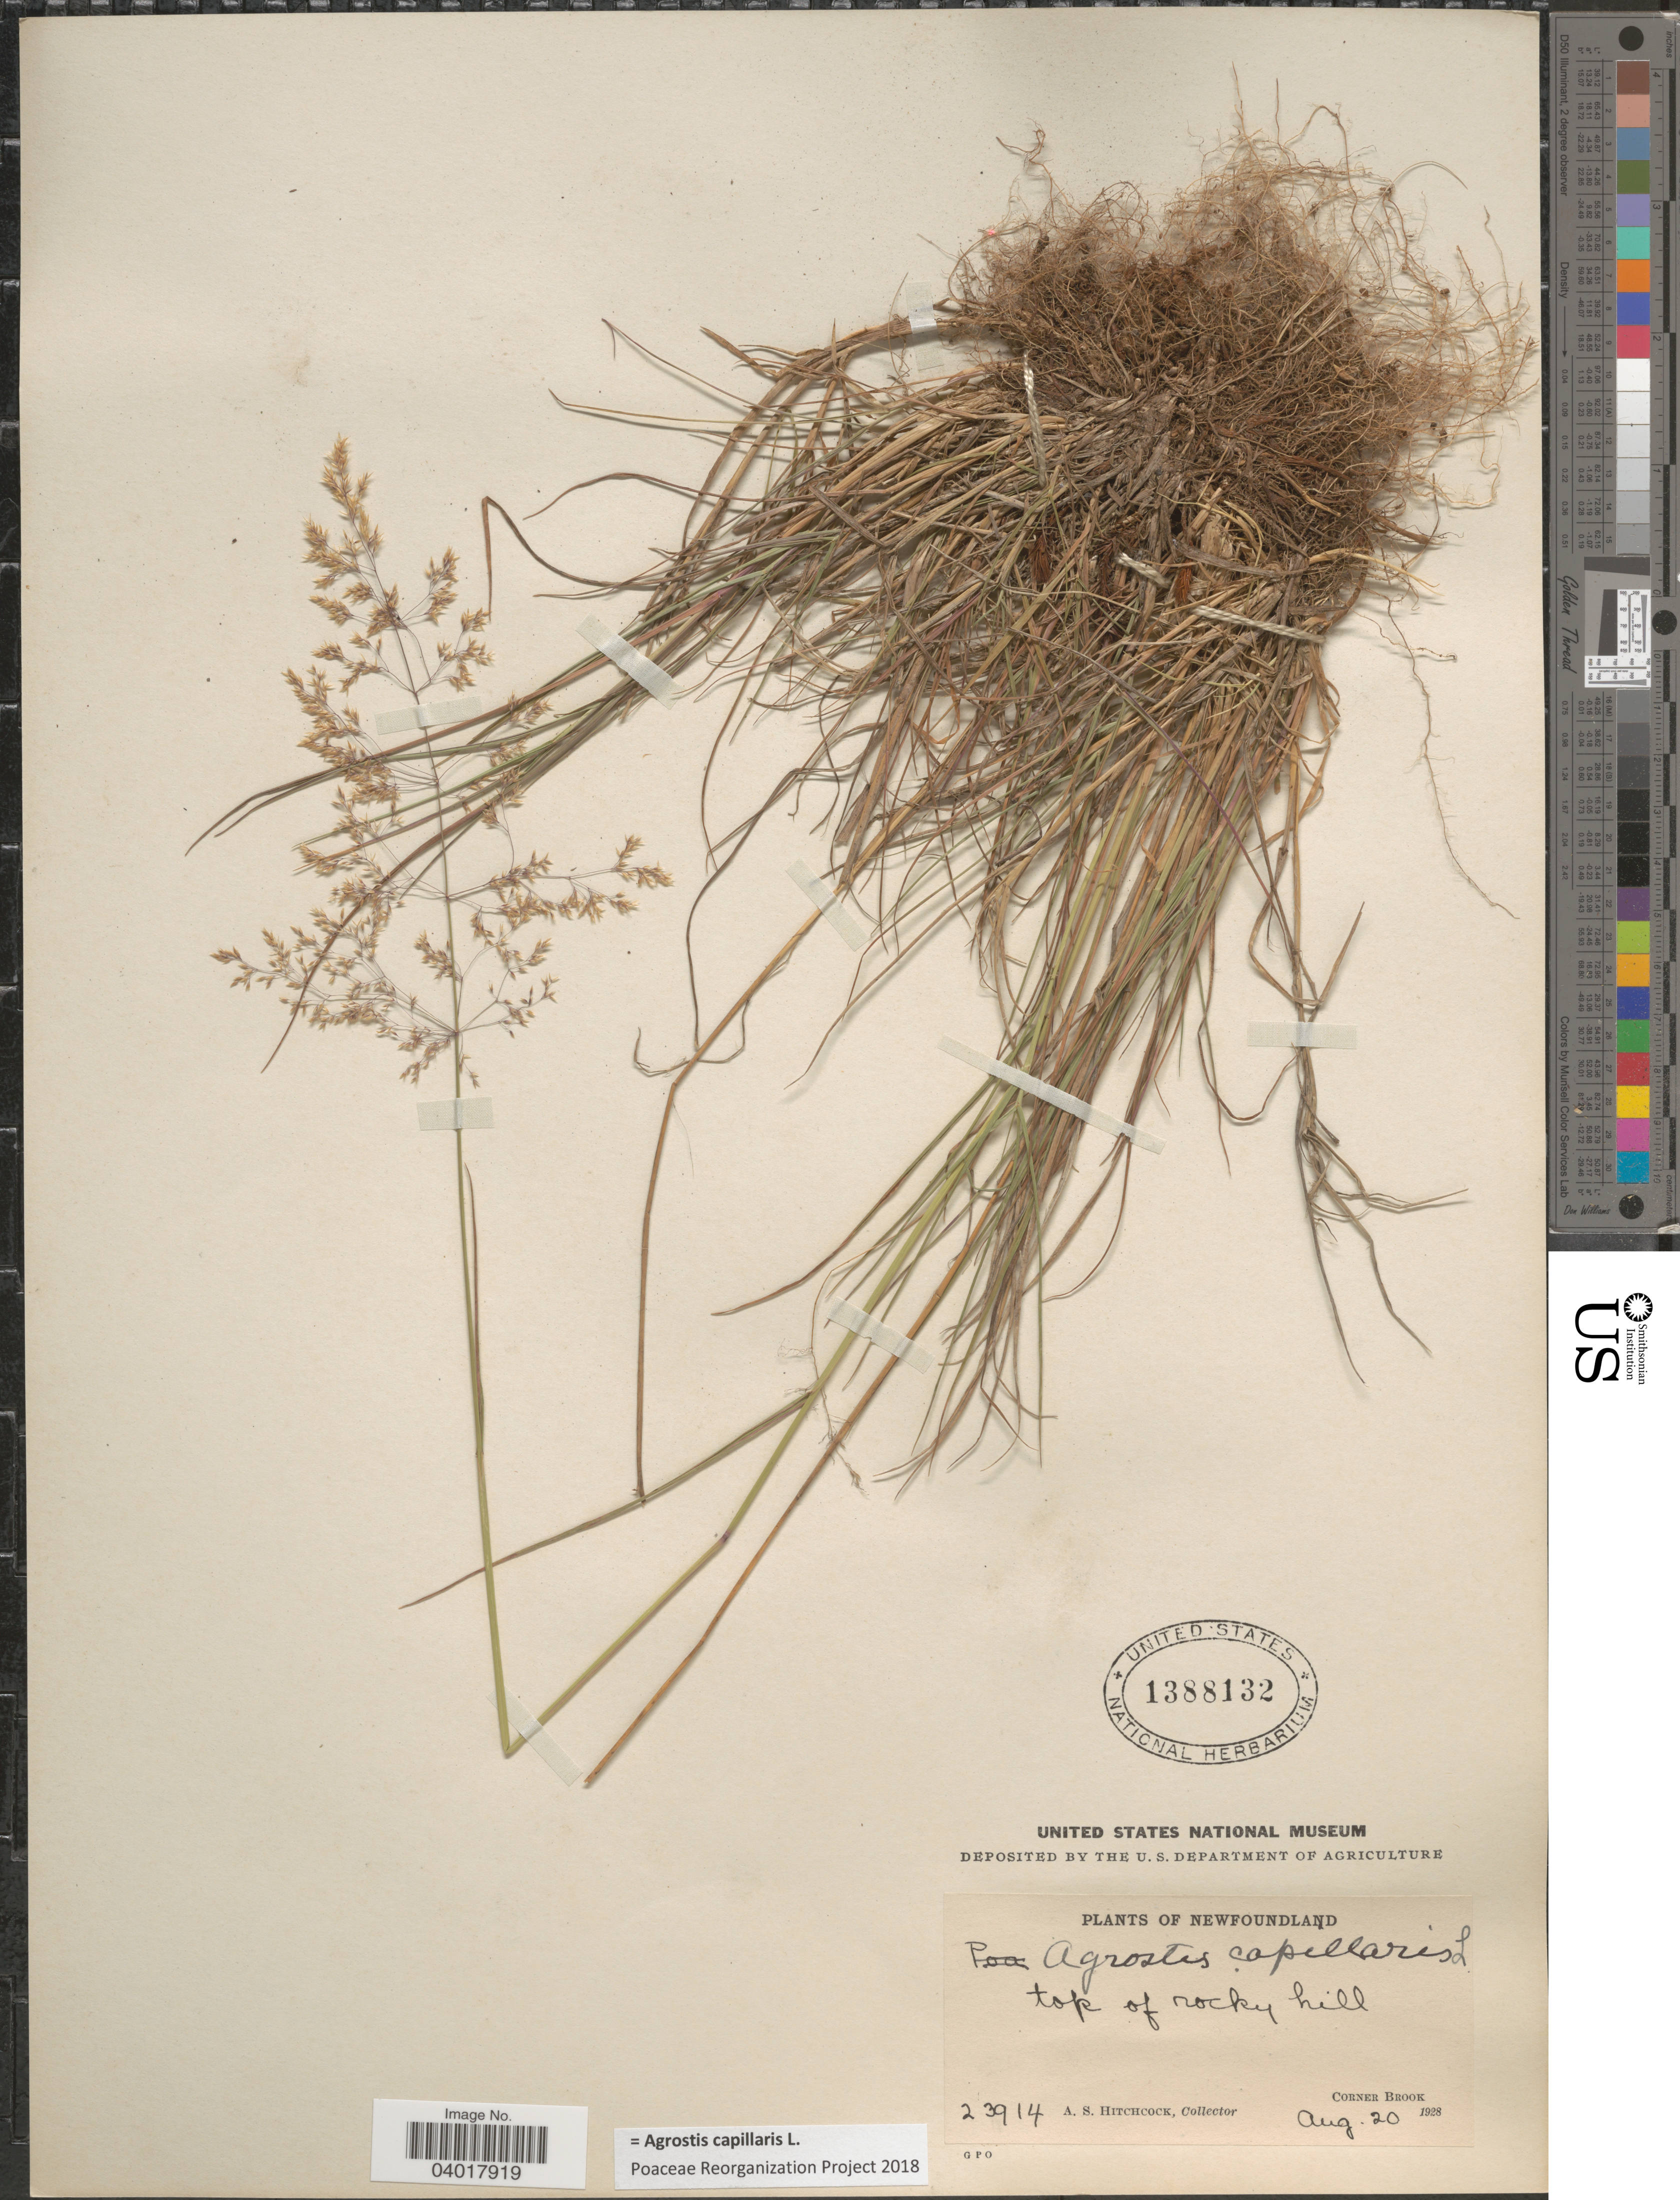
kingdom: Plantae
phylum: Tracheophyta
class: Liliopsida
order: Poales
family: Poaceae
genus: Agrostis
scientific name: Agrostis capillaris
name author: L.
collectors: A. S. Hitchcock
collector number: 23914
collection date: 1928-08-20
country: Canada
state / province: Newfoundland and Labrador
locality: Corner Brook.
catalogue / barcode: US 1388132